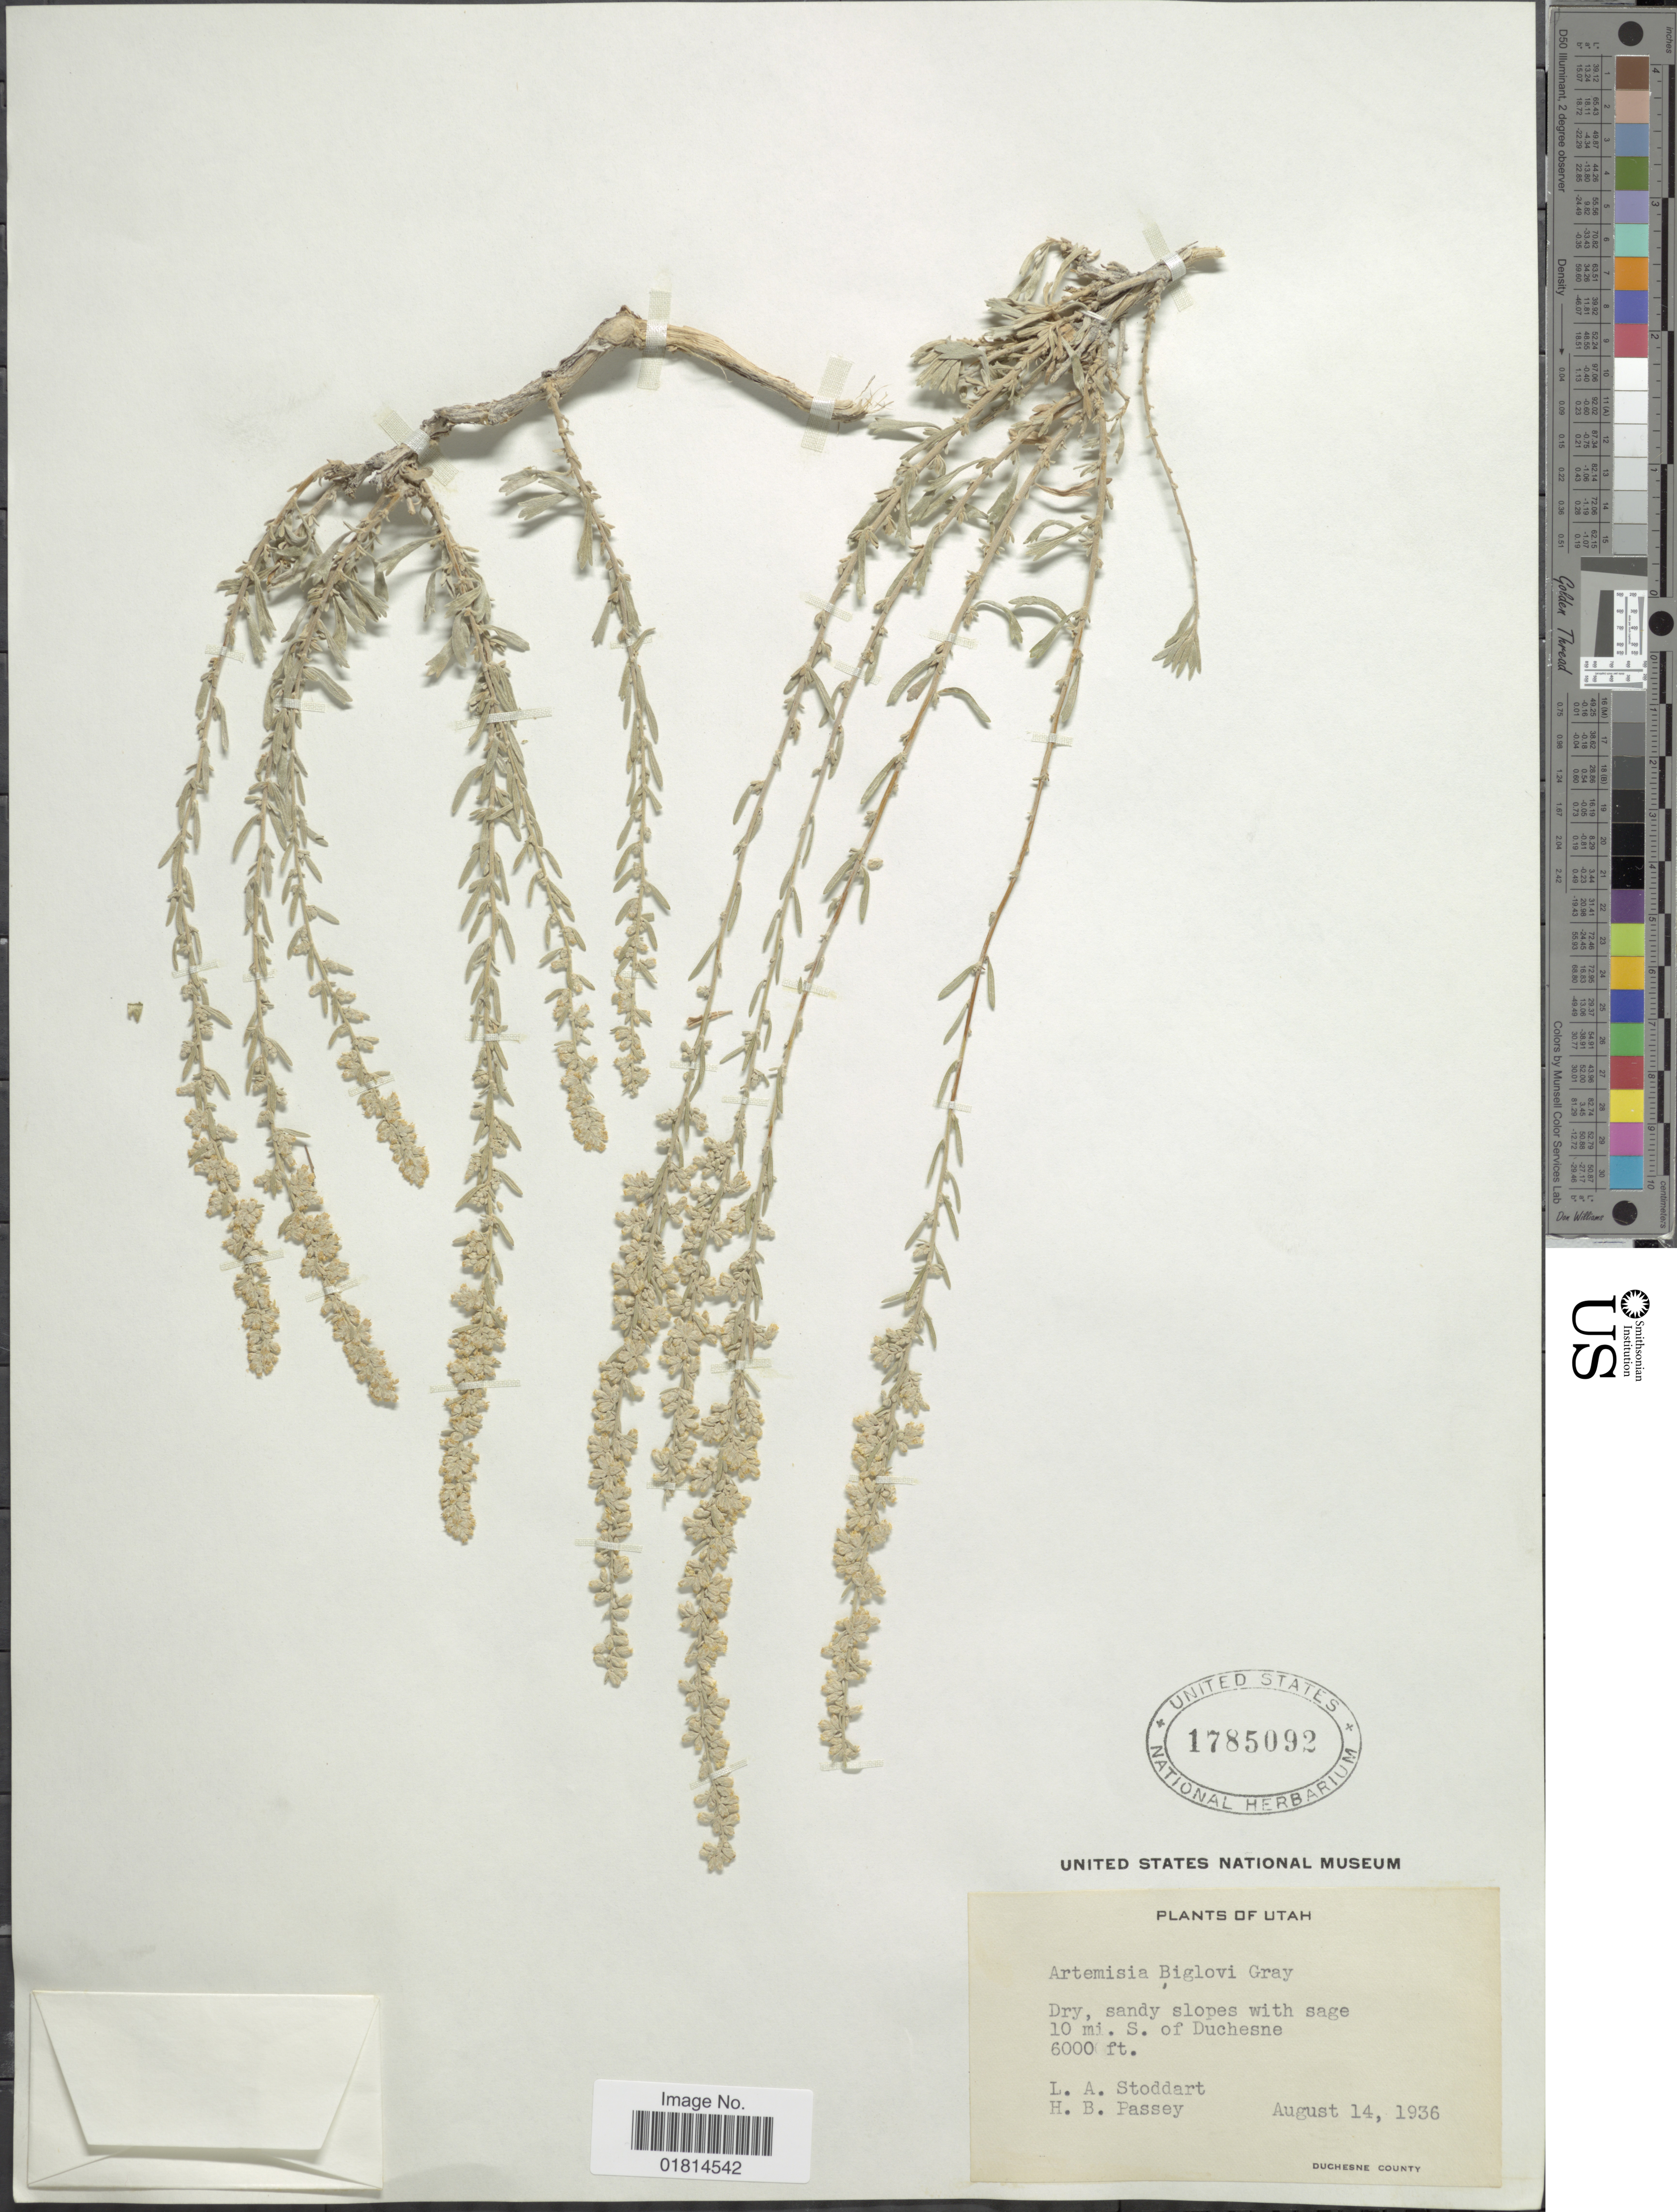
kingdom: Plantae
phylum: Tracheophyta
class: Magnoliopsida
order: Asterales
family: Asteraceae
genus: Artemisia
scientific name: Artemisia bigelovii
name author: A. Gray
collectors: L. Stoddart & H. Passey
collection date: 1936-08-14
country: United States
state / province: Utah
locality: Dry, sandy slopes with sage 10 mi. S. of Duchesne. Duchesne County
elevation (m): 1829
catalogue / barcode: US 1785092